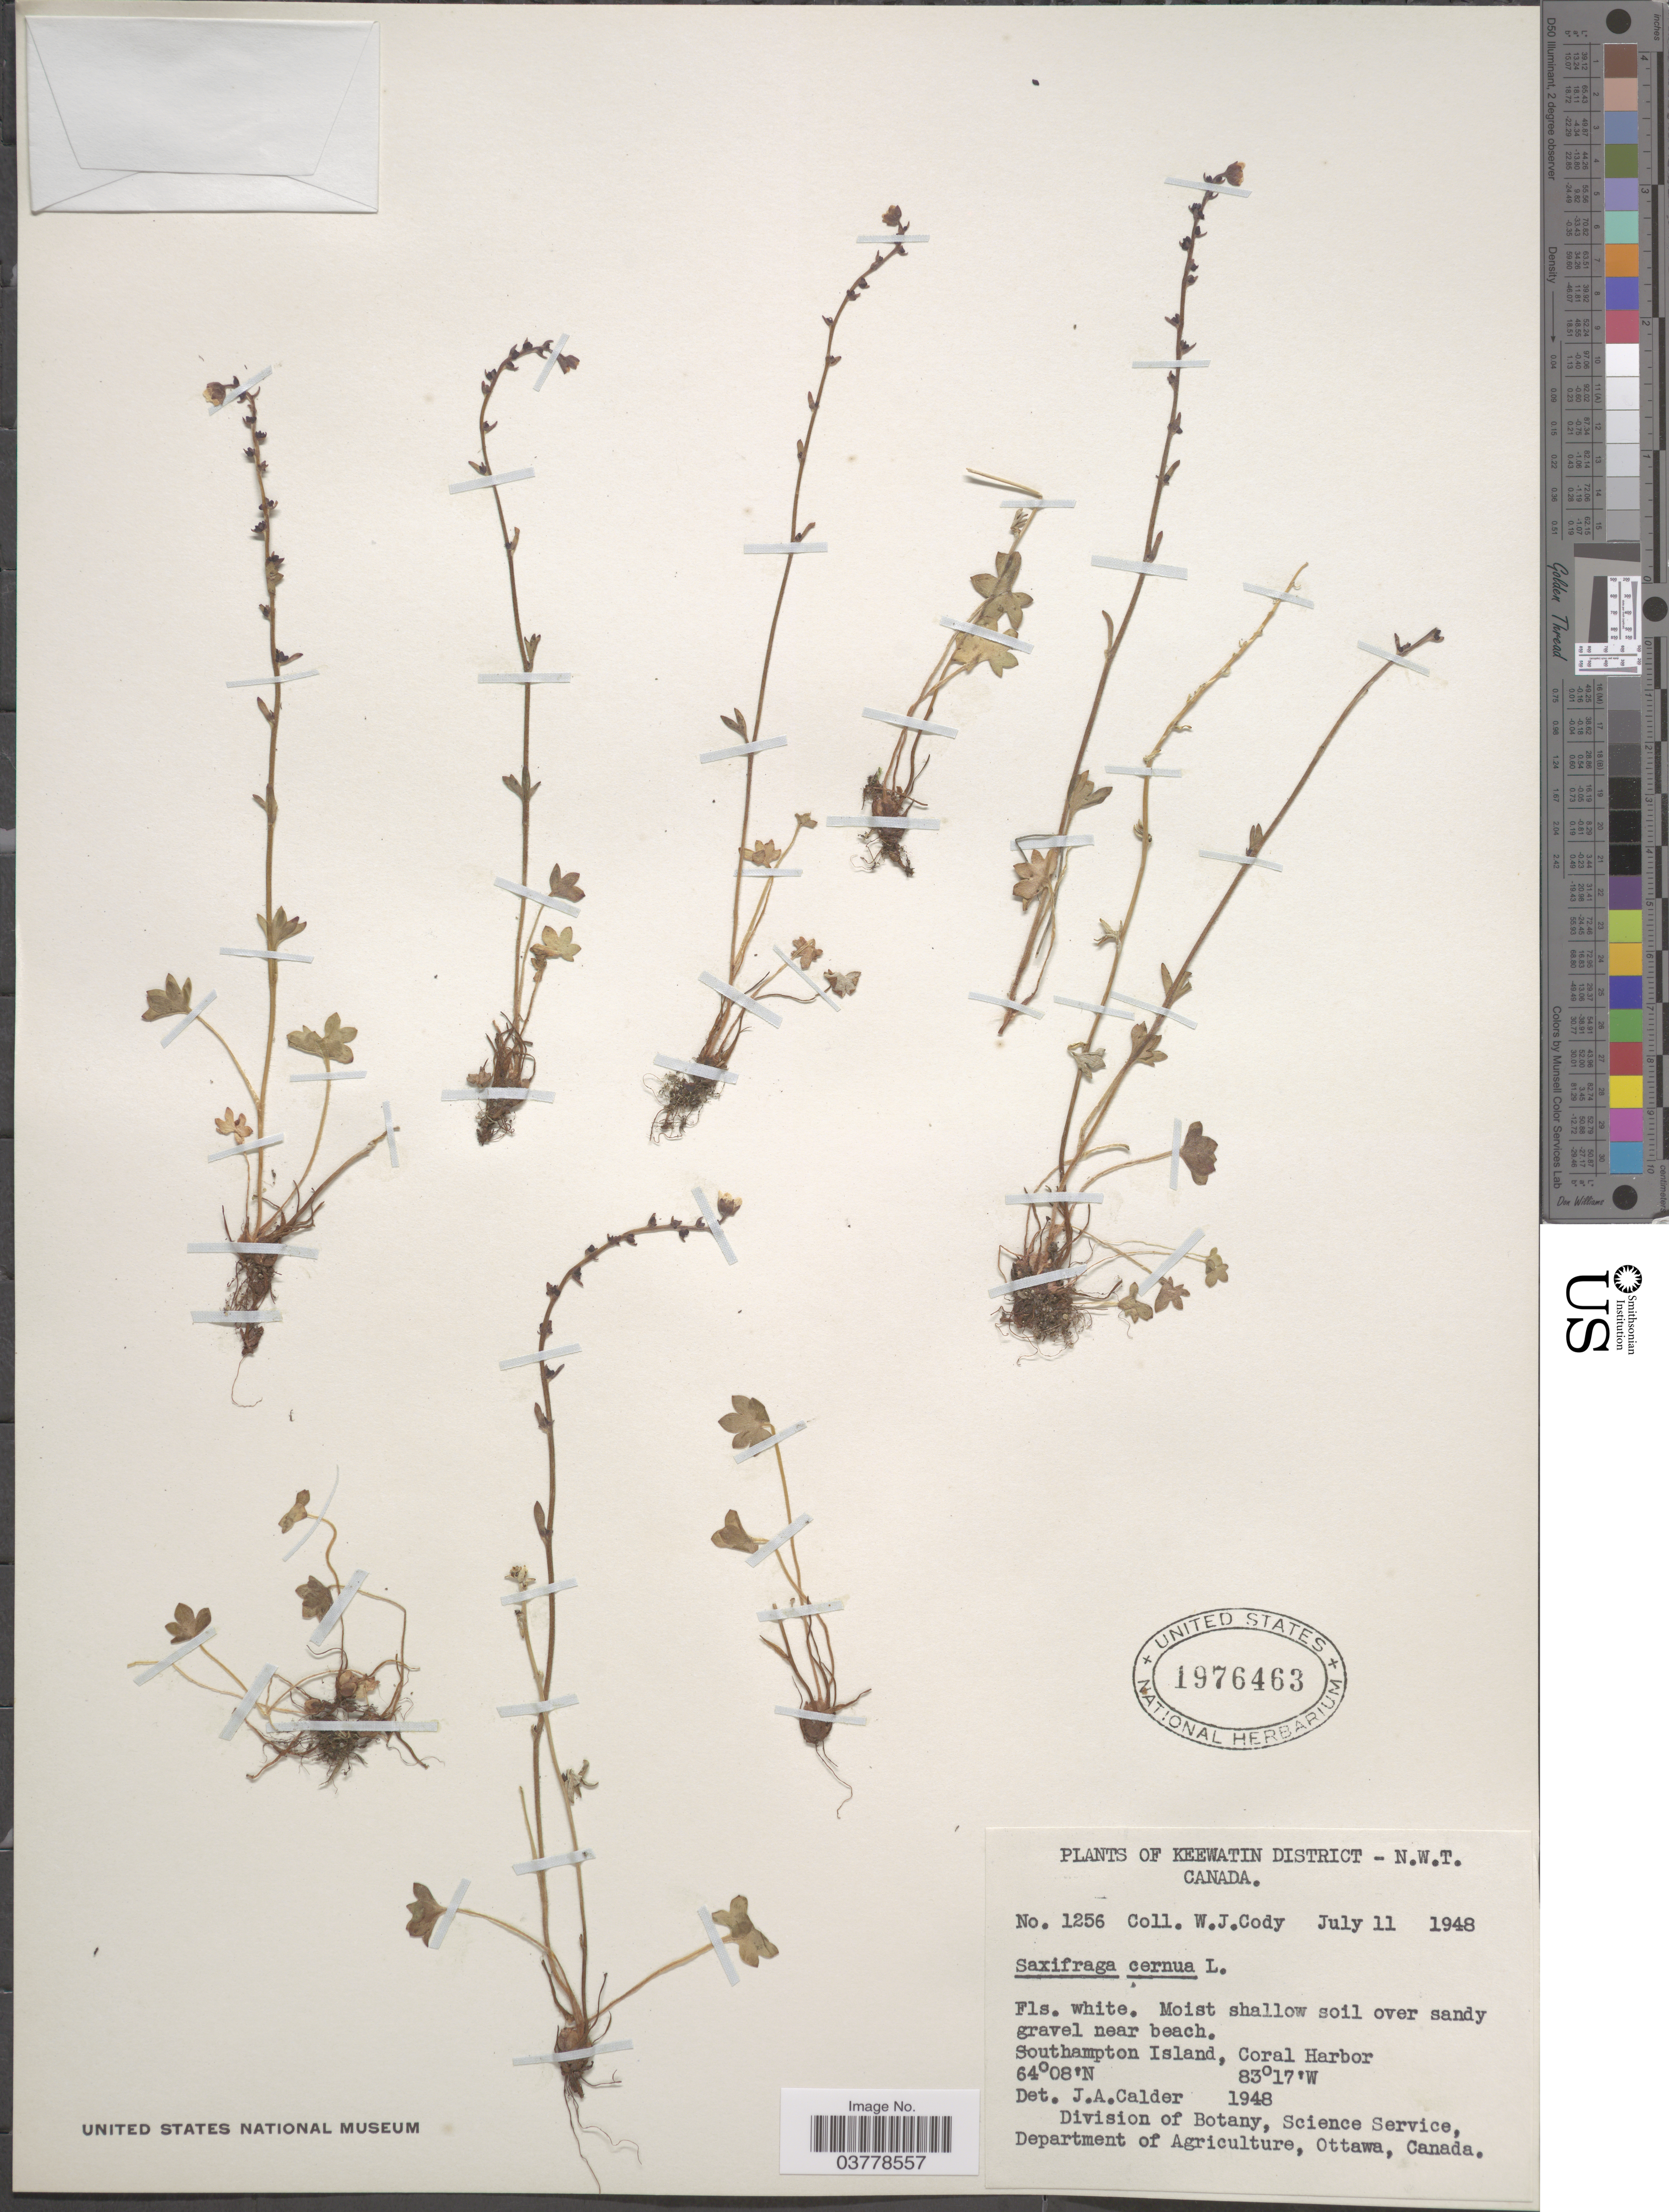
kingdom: Plantae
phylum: Tracheophyta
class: Magnoliopsida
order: Saxifragales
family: Saxifragaceae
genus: Saxifraga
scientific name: Saxifraga cernua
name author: L.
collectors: W. Cody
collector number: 1256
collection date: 1948-07-11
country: Canada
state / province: Northwest Territories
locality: Keewatin District. Southampton Island, Coral Harbor.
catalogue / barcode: US 1976463